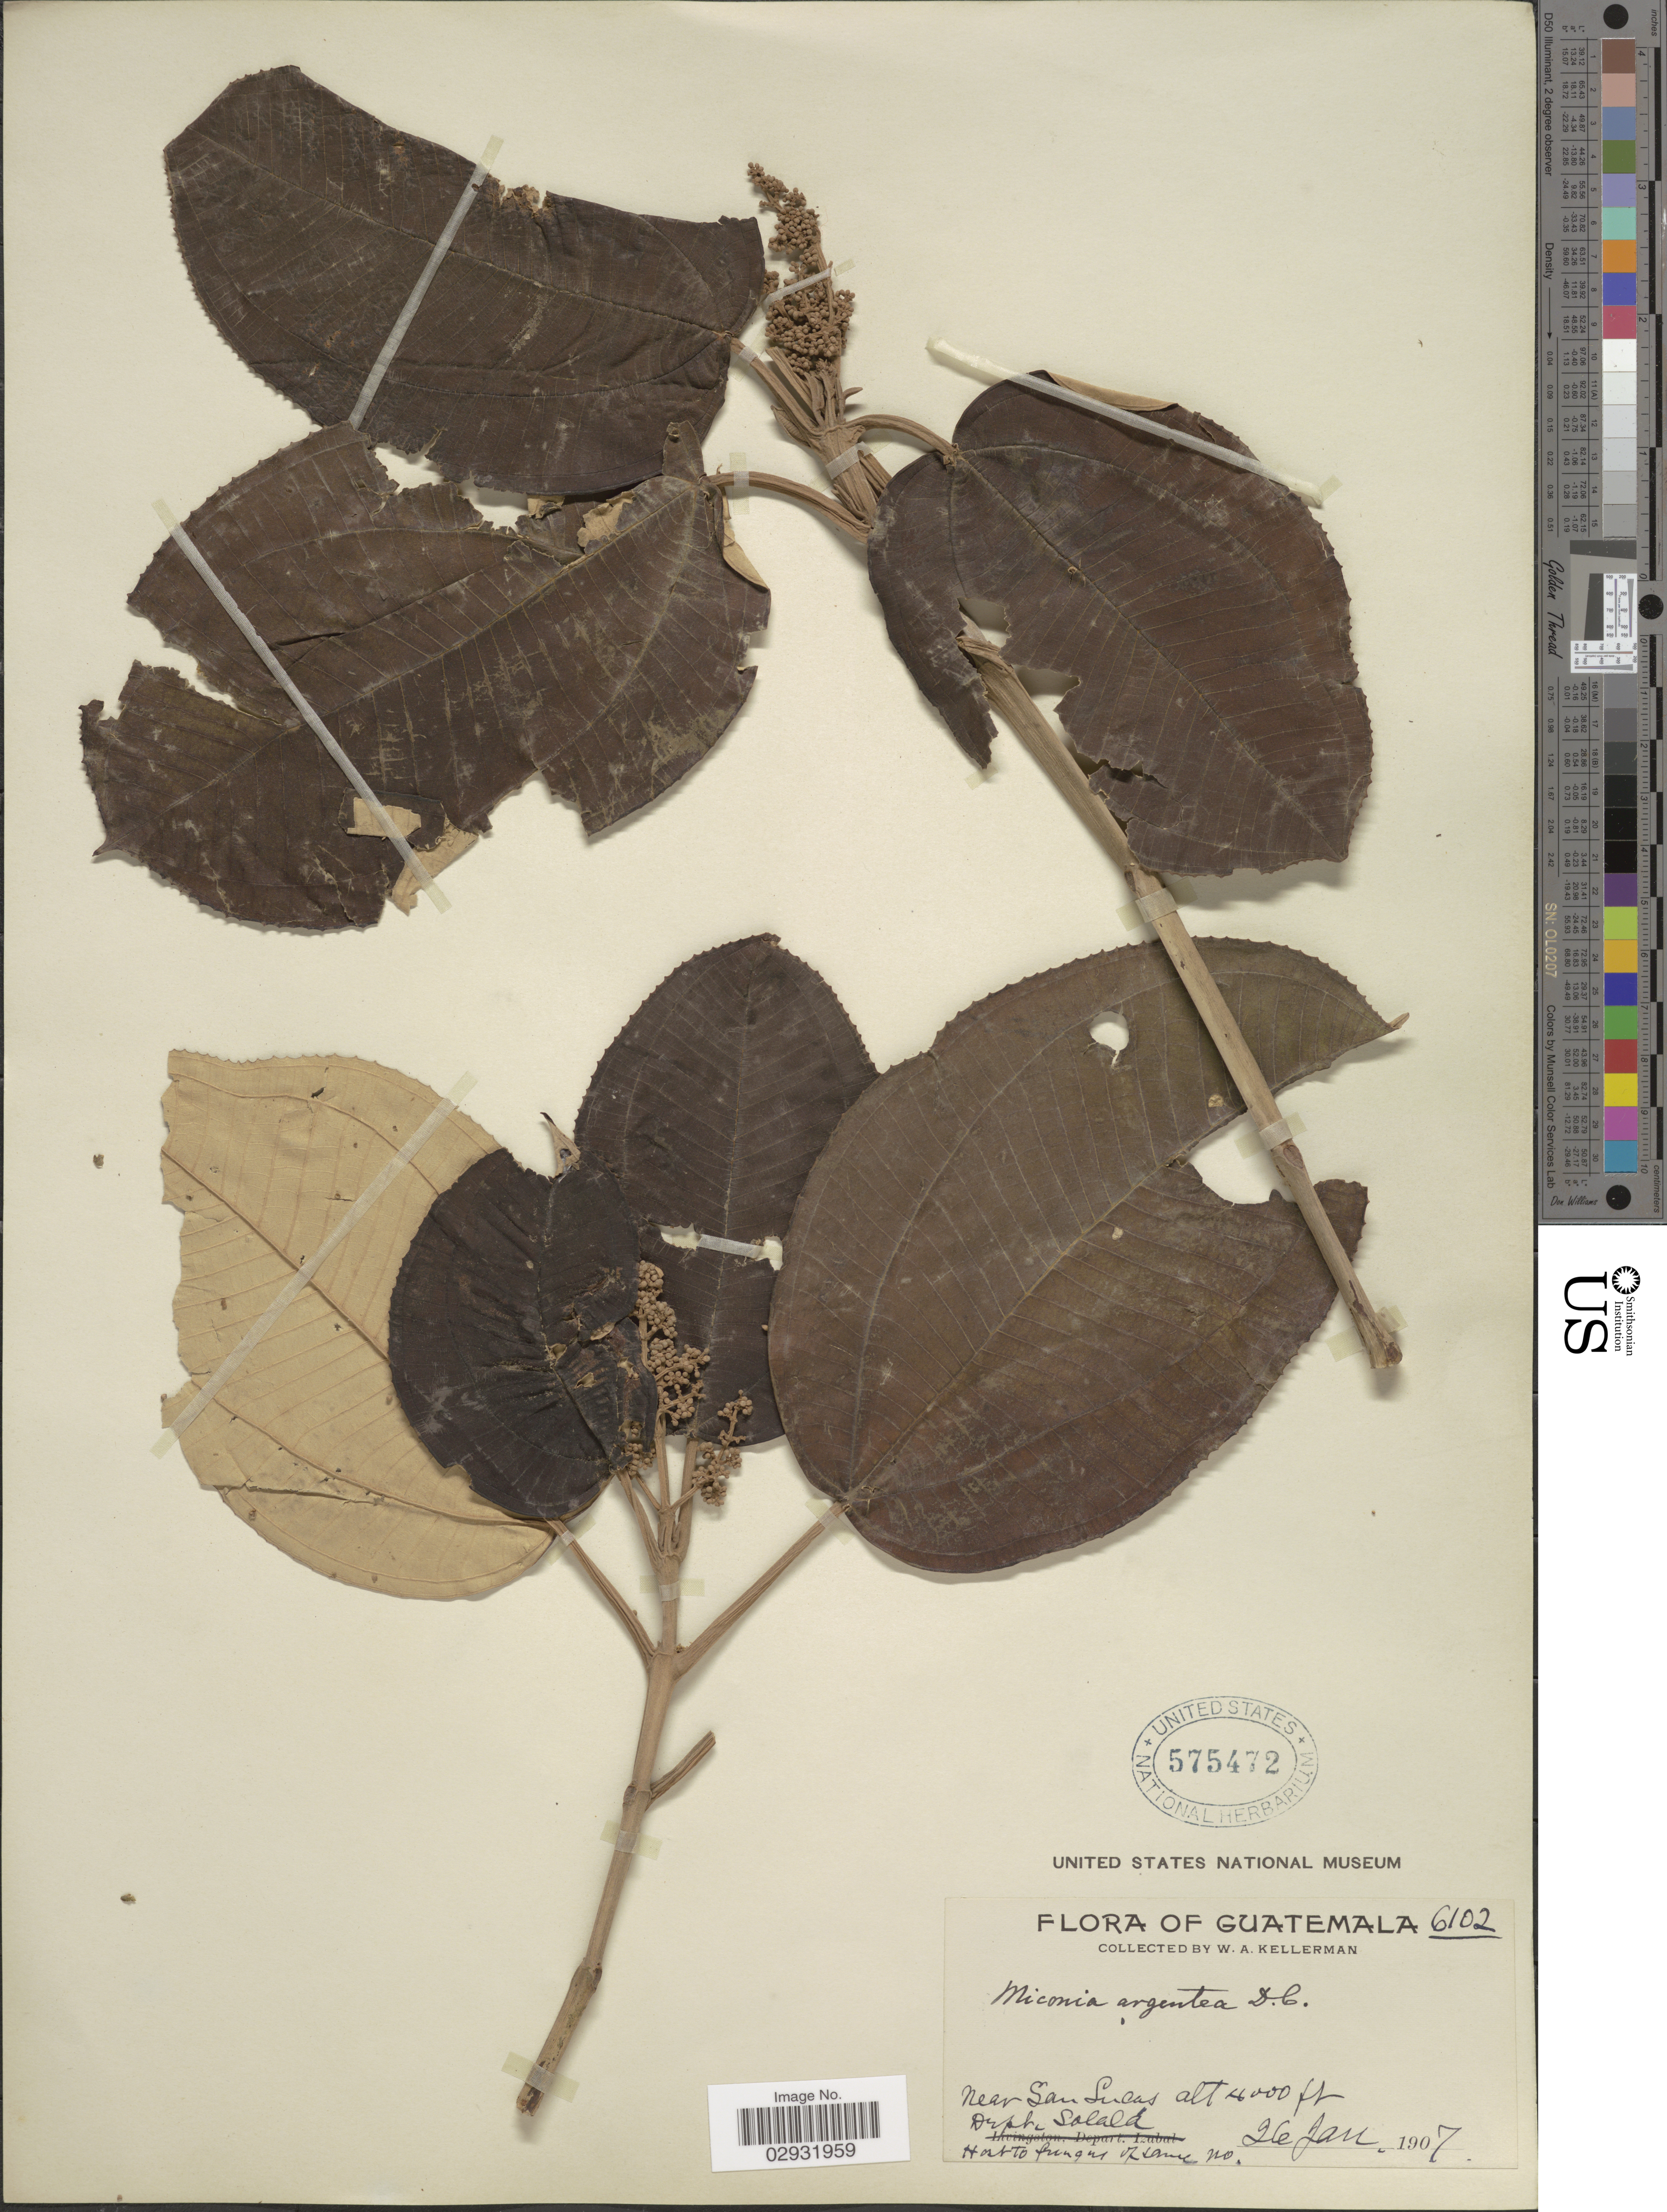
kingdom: Plantae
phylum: Tracheophyta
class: Magnoliopsida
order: Myrtales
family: Melastomataceae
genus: Miconia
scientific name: Miconia argentea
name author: (Sw.) DC.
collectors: W. Kellerman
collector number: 6102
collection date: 1907-01-26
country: Guatemala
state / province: Sololá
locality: Near San Lucas, Dept. Solola.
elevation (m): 1219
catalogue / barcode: US 575472